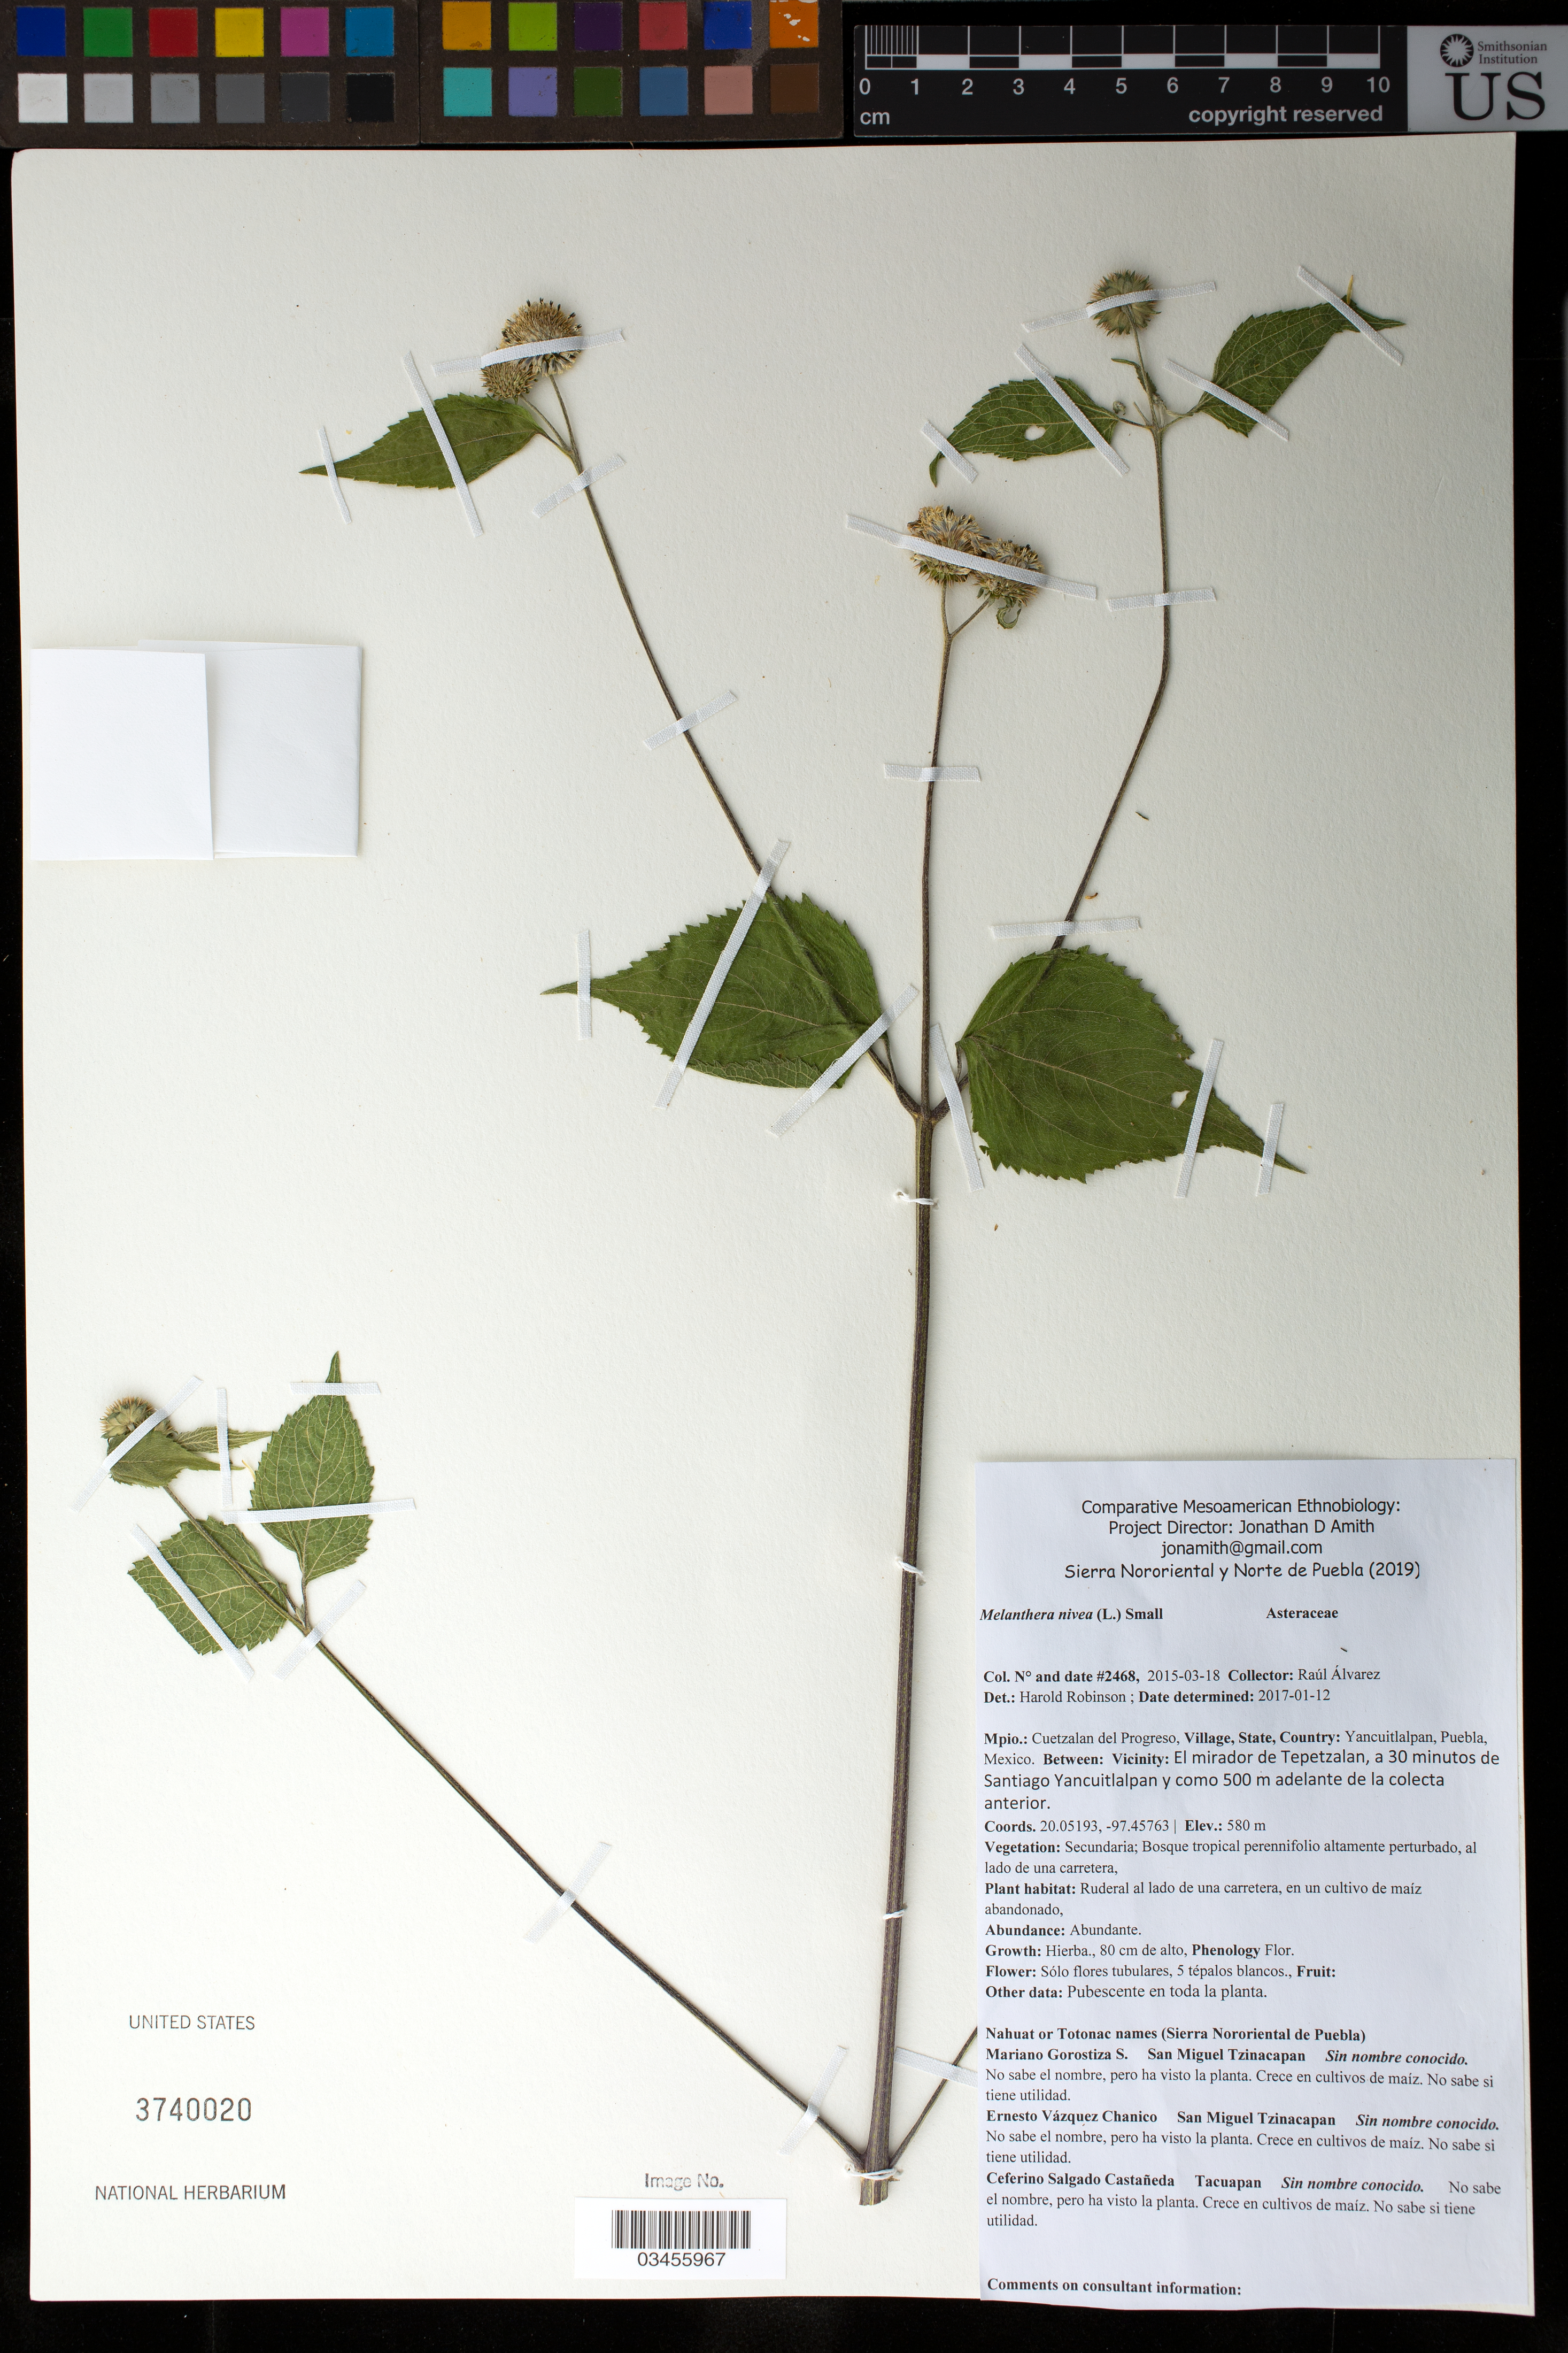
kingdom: Plantae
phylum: Tracheophyta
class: Magnoliopsida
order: Asterales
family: Asteraceae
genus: Melanthera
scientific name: Melanthera nivea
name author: (L.) Small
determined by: Robinson, Harold E., (US)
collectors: R. Álvarez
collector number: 2468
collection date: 2015-03-18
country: México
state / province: Puebla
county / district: Cuetzalan del Progreso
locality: PUEBLO: Yancuitlalpan; LOCALIDAD EXACTA: El mirador de Tepetzalan, a 30 minutos de Santiago Yancuitlalpan y como 500 m adelante de la colecta anterior.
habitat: Bosque tropical perennifolio altamente perturbado, al lado de una carretera | Ruderal al lado de una carretera, en un cultivo de maíz abandonado.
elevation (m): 580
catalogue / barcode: US 3740020